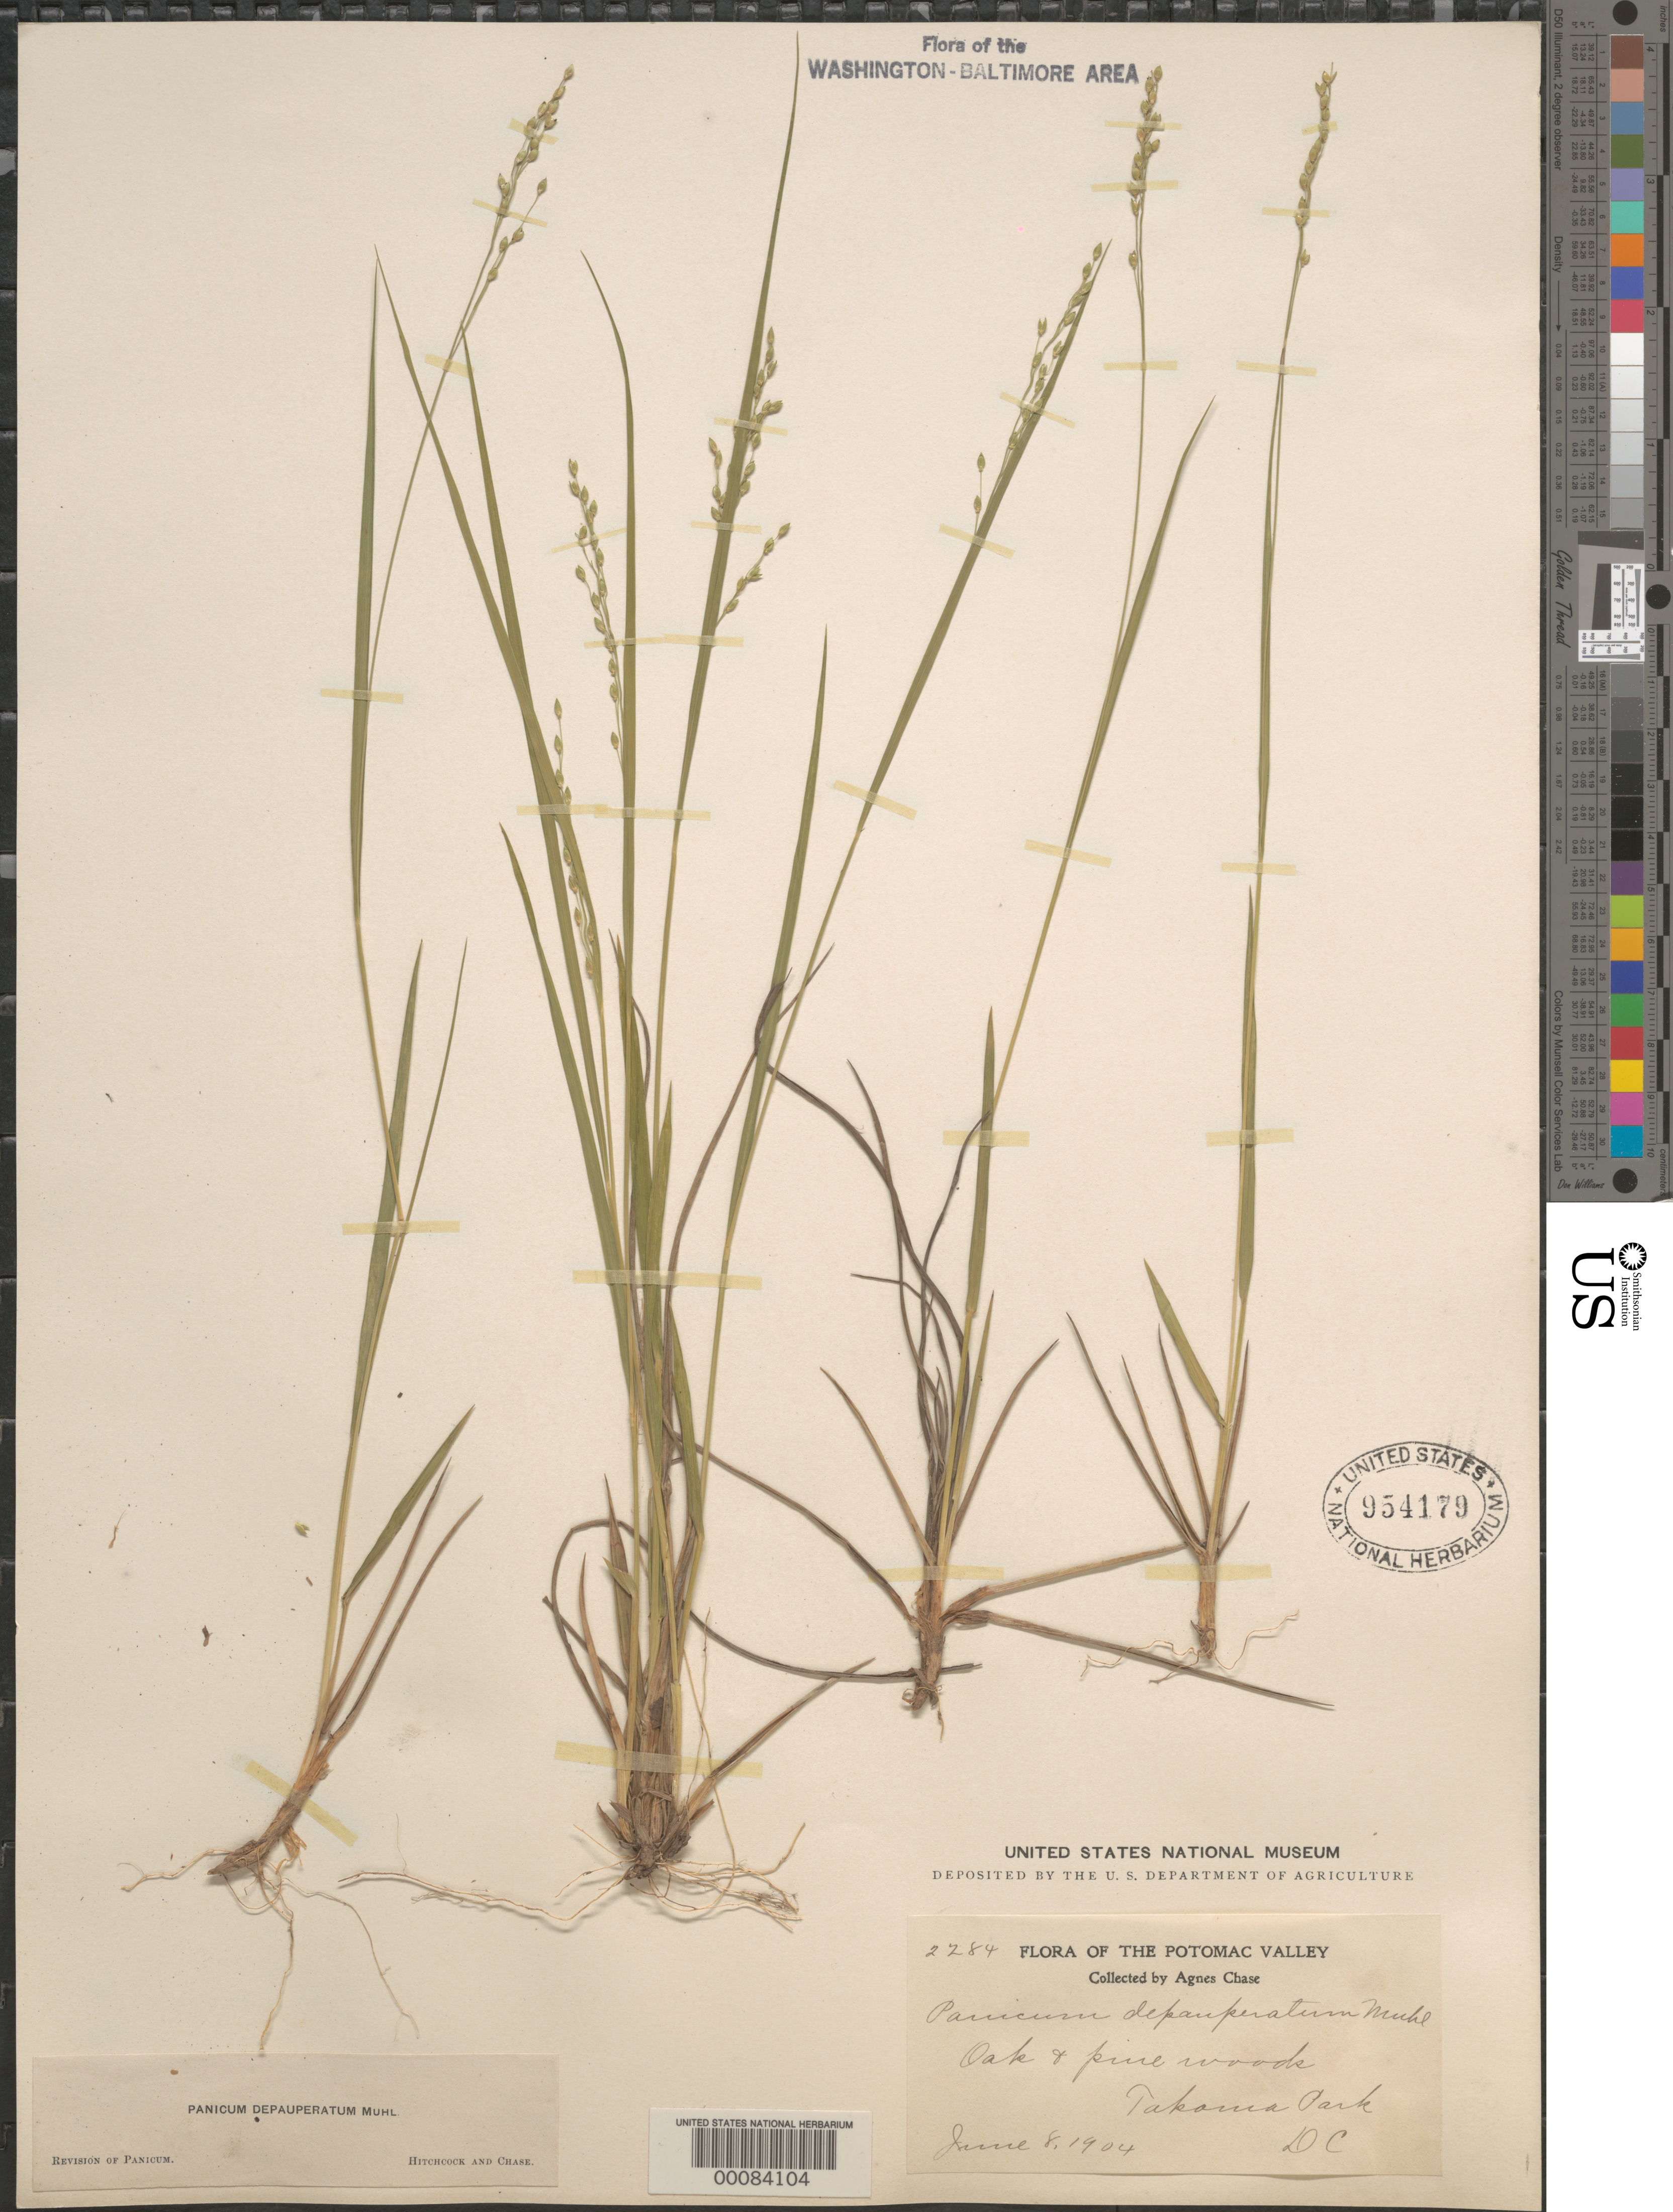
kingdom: Plantae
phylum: Tracheophyta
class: Liliopsida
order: Poales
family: Poaceae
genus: Dichanthelium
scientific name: Dichanthelium depauperatum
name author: (Muhl.) Gould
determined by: Hitchcock, A. S.; Chase, [M.] A.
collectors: A. Chase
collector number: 2284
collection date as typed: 08 Jun 1904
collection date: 1904-06-08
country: United States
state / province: District of Columbia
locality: Takoma Park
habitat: Oak and pine woods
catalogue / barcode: US 954179